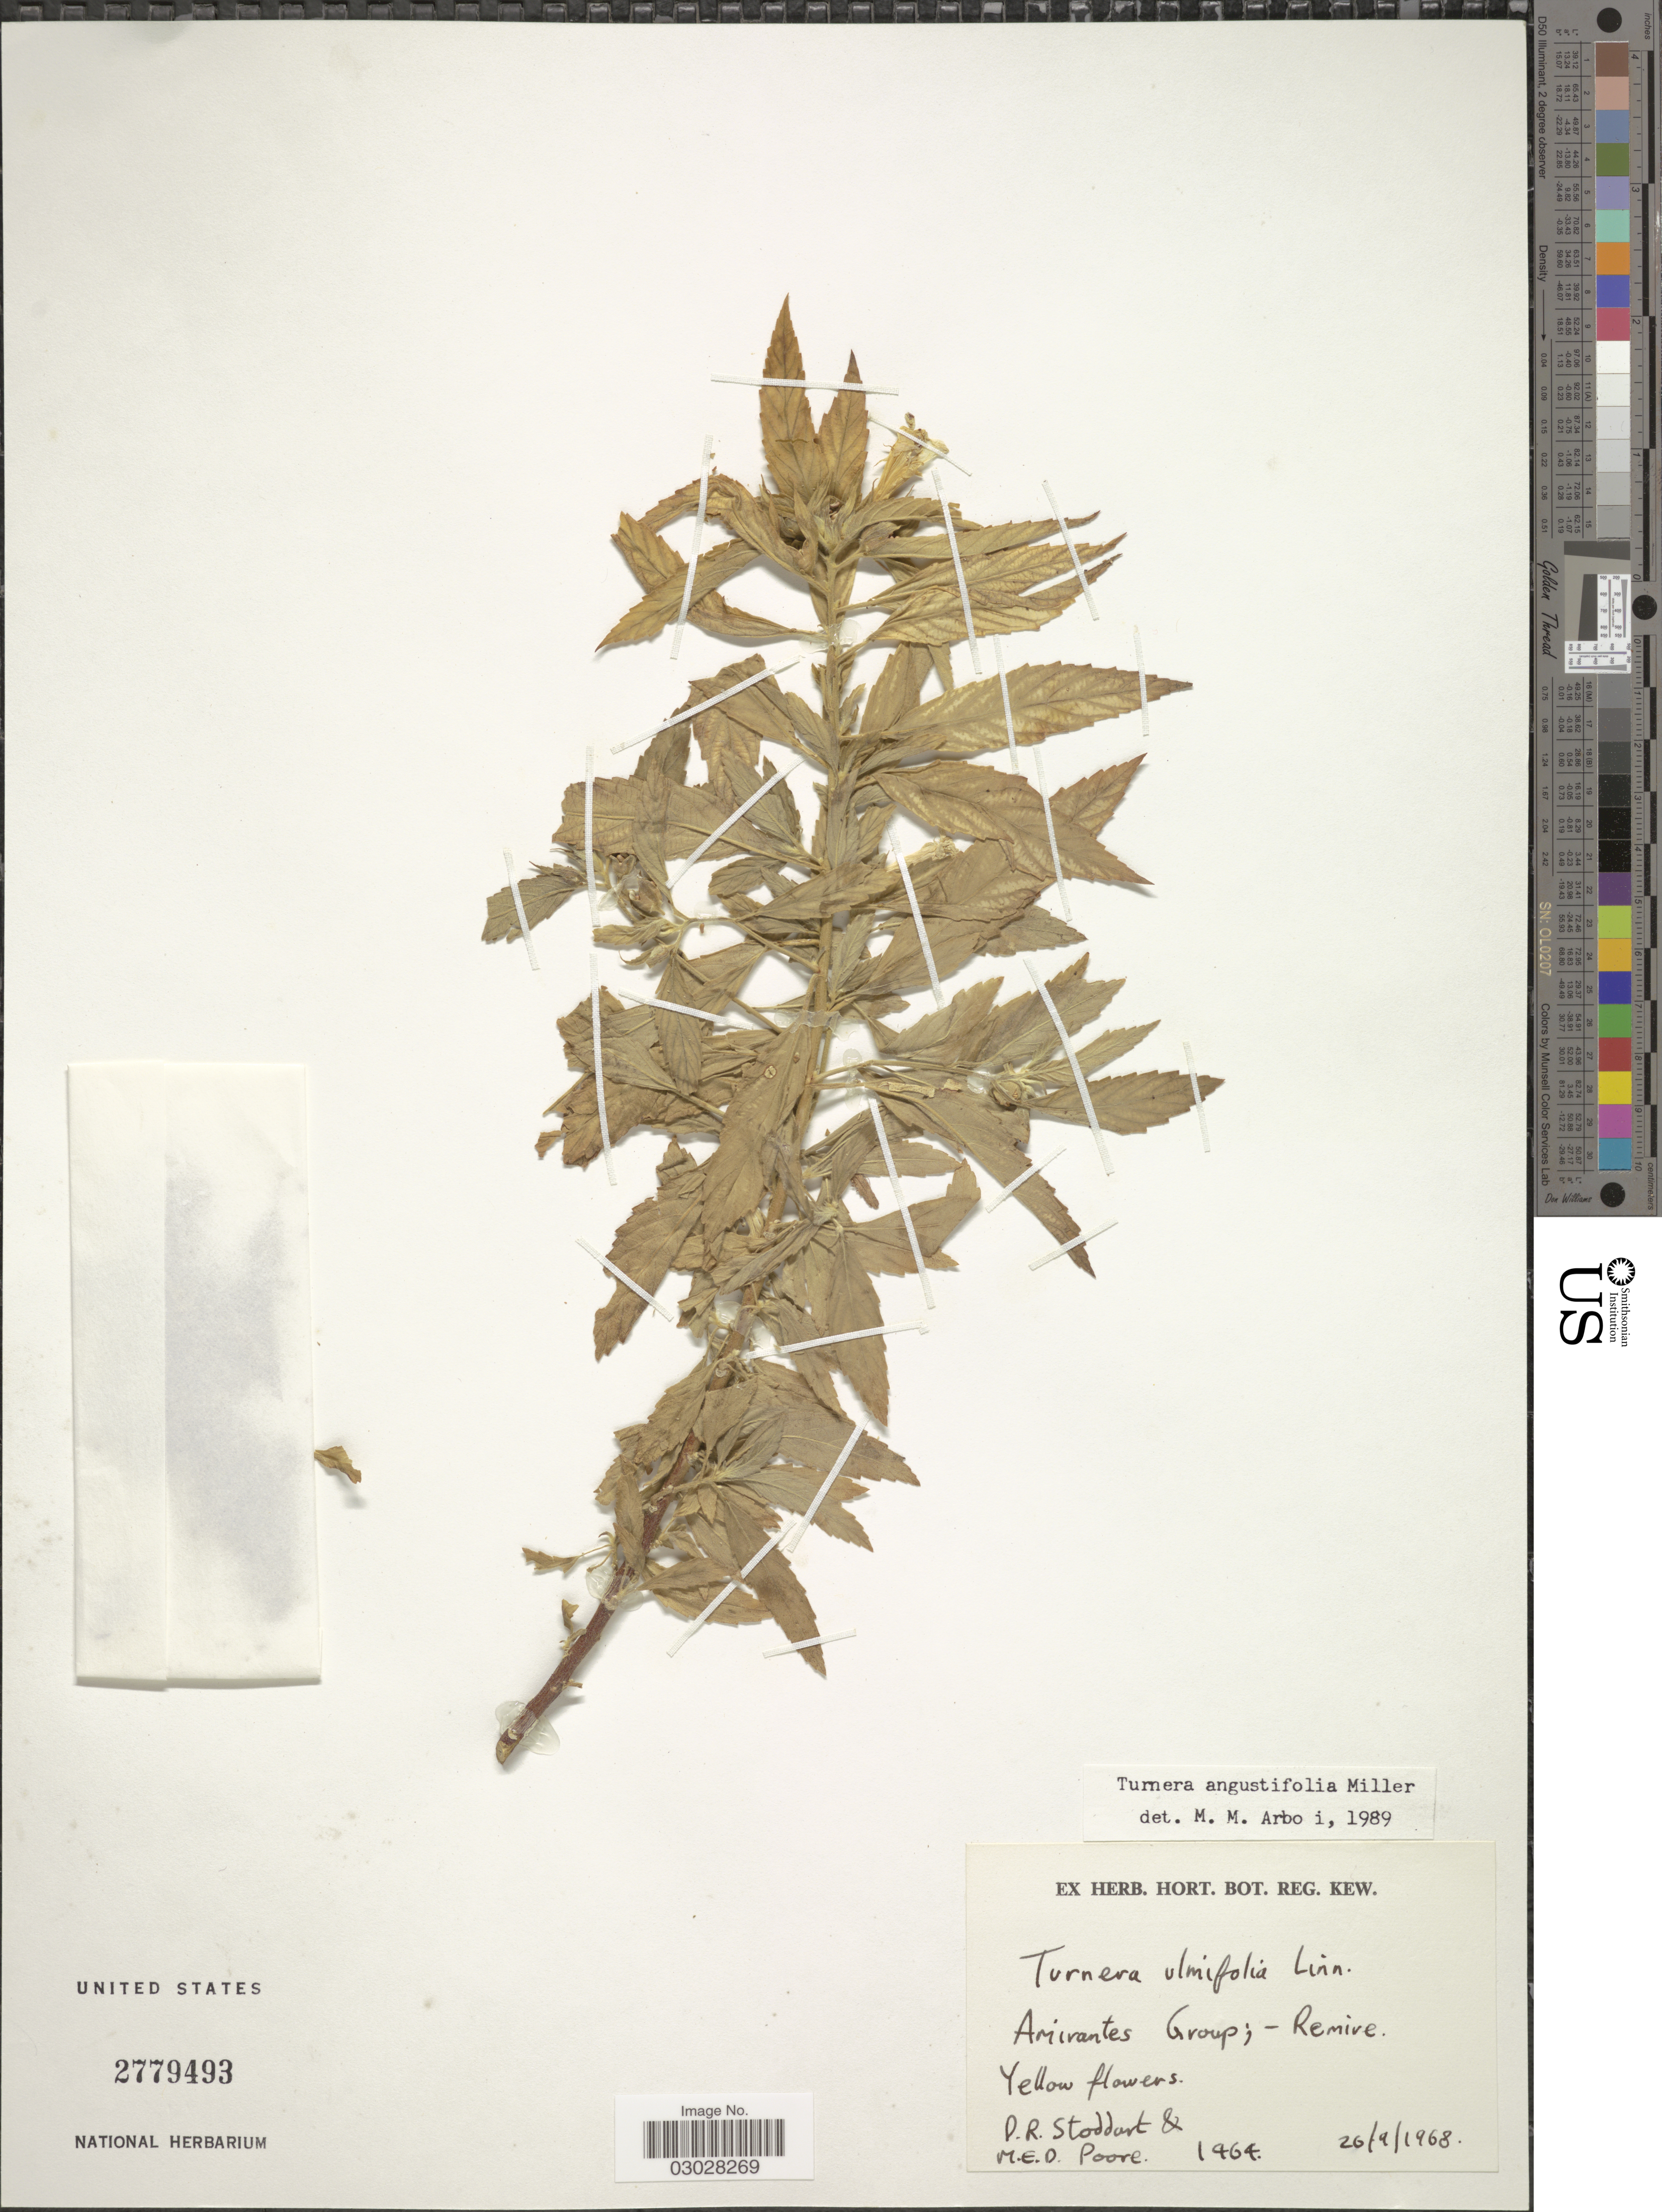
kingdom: Plantae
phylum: Tracheophyta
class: Magnoliopsida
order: Malpighiales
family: Turneraceae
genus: Turnera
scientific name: Turnera ulmifolia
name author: L.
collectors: D. R. Stoddart & M. E. D. Poore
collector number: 1964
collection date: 1968-09-26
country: Seychelles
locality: Amirantes Group; - Remire.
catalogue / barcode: US 2779493